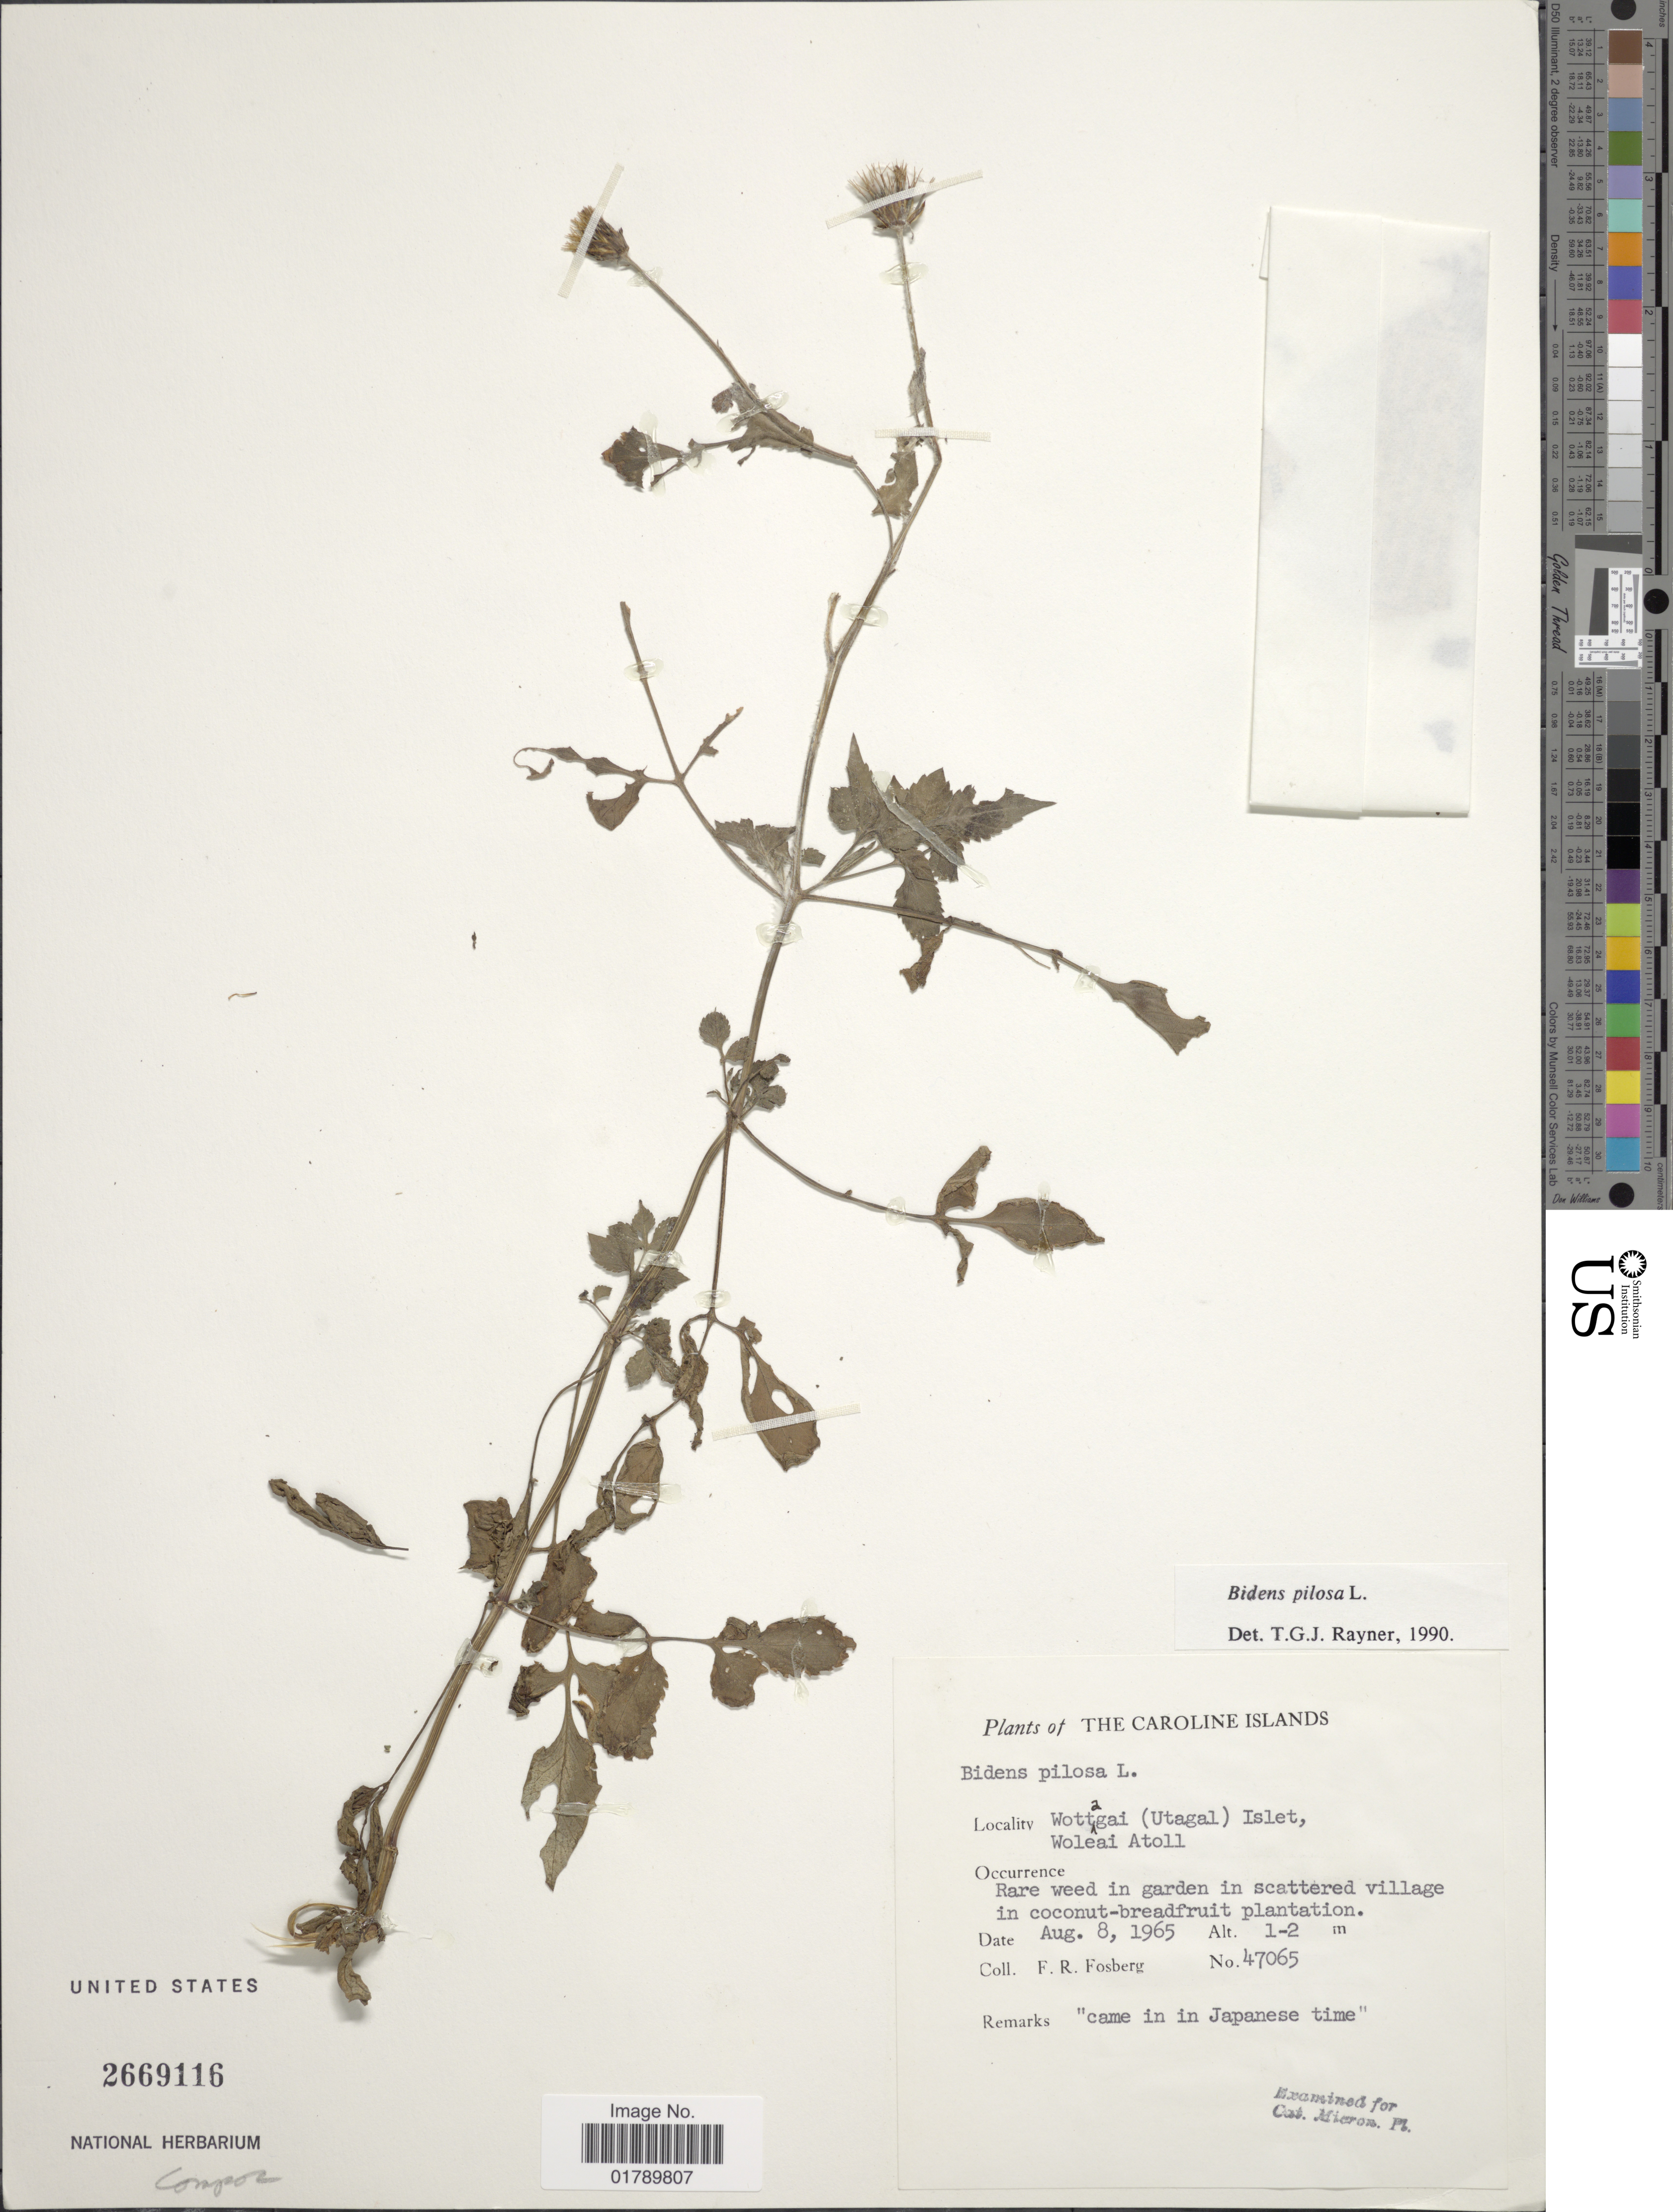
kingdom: Plantae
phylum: Tracheophyta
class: Magnoliopsida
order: Asterales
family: Asteraceae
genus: Bidens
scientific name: Bidens pilosa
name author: L.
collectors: F. R. Fosberg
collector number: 47065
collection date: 1965-08-08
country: Micronesia, Federated States of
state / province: Yap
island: Woleai Atoll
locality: Wottagai (Utagal) Islet, Woleai Atoll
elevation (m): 1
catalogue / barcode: US 2669116